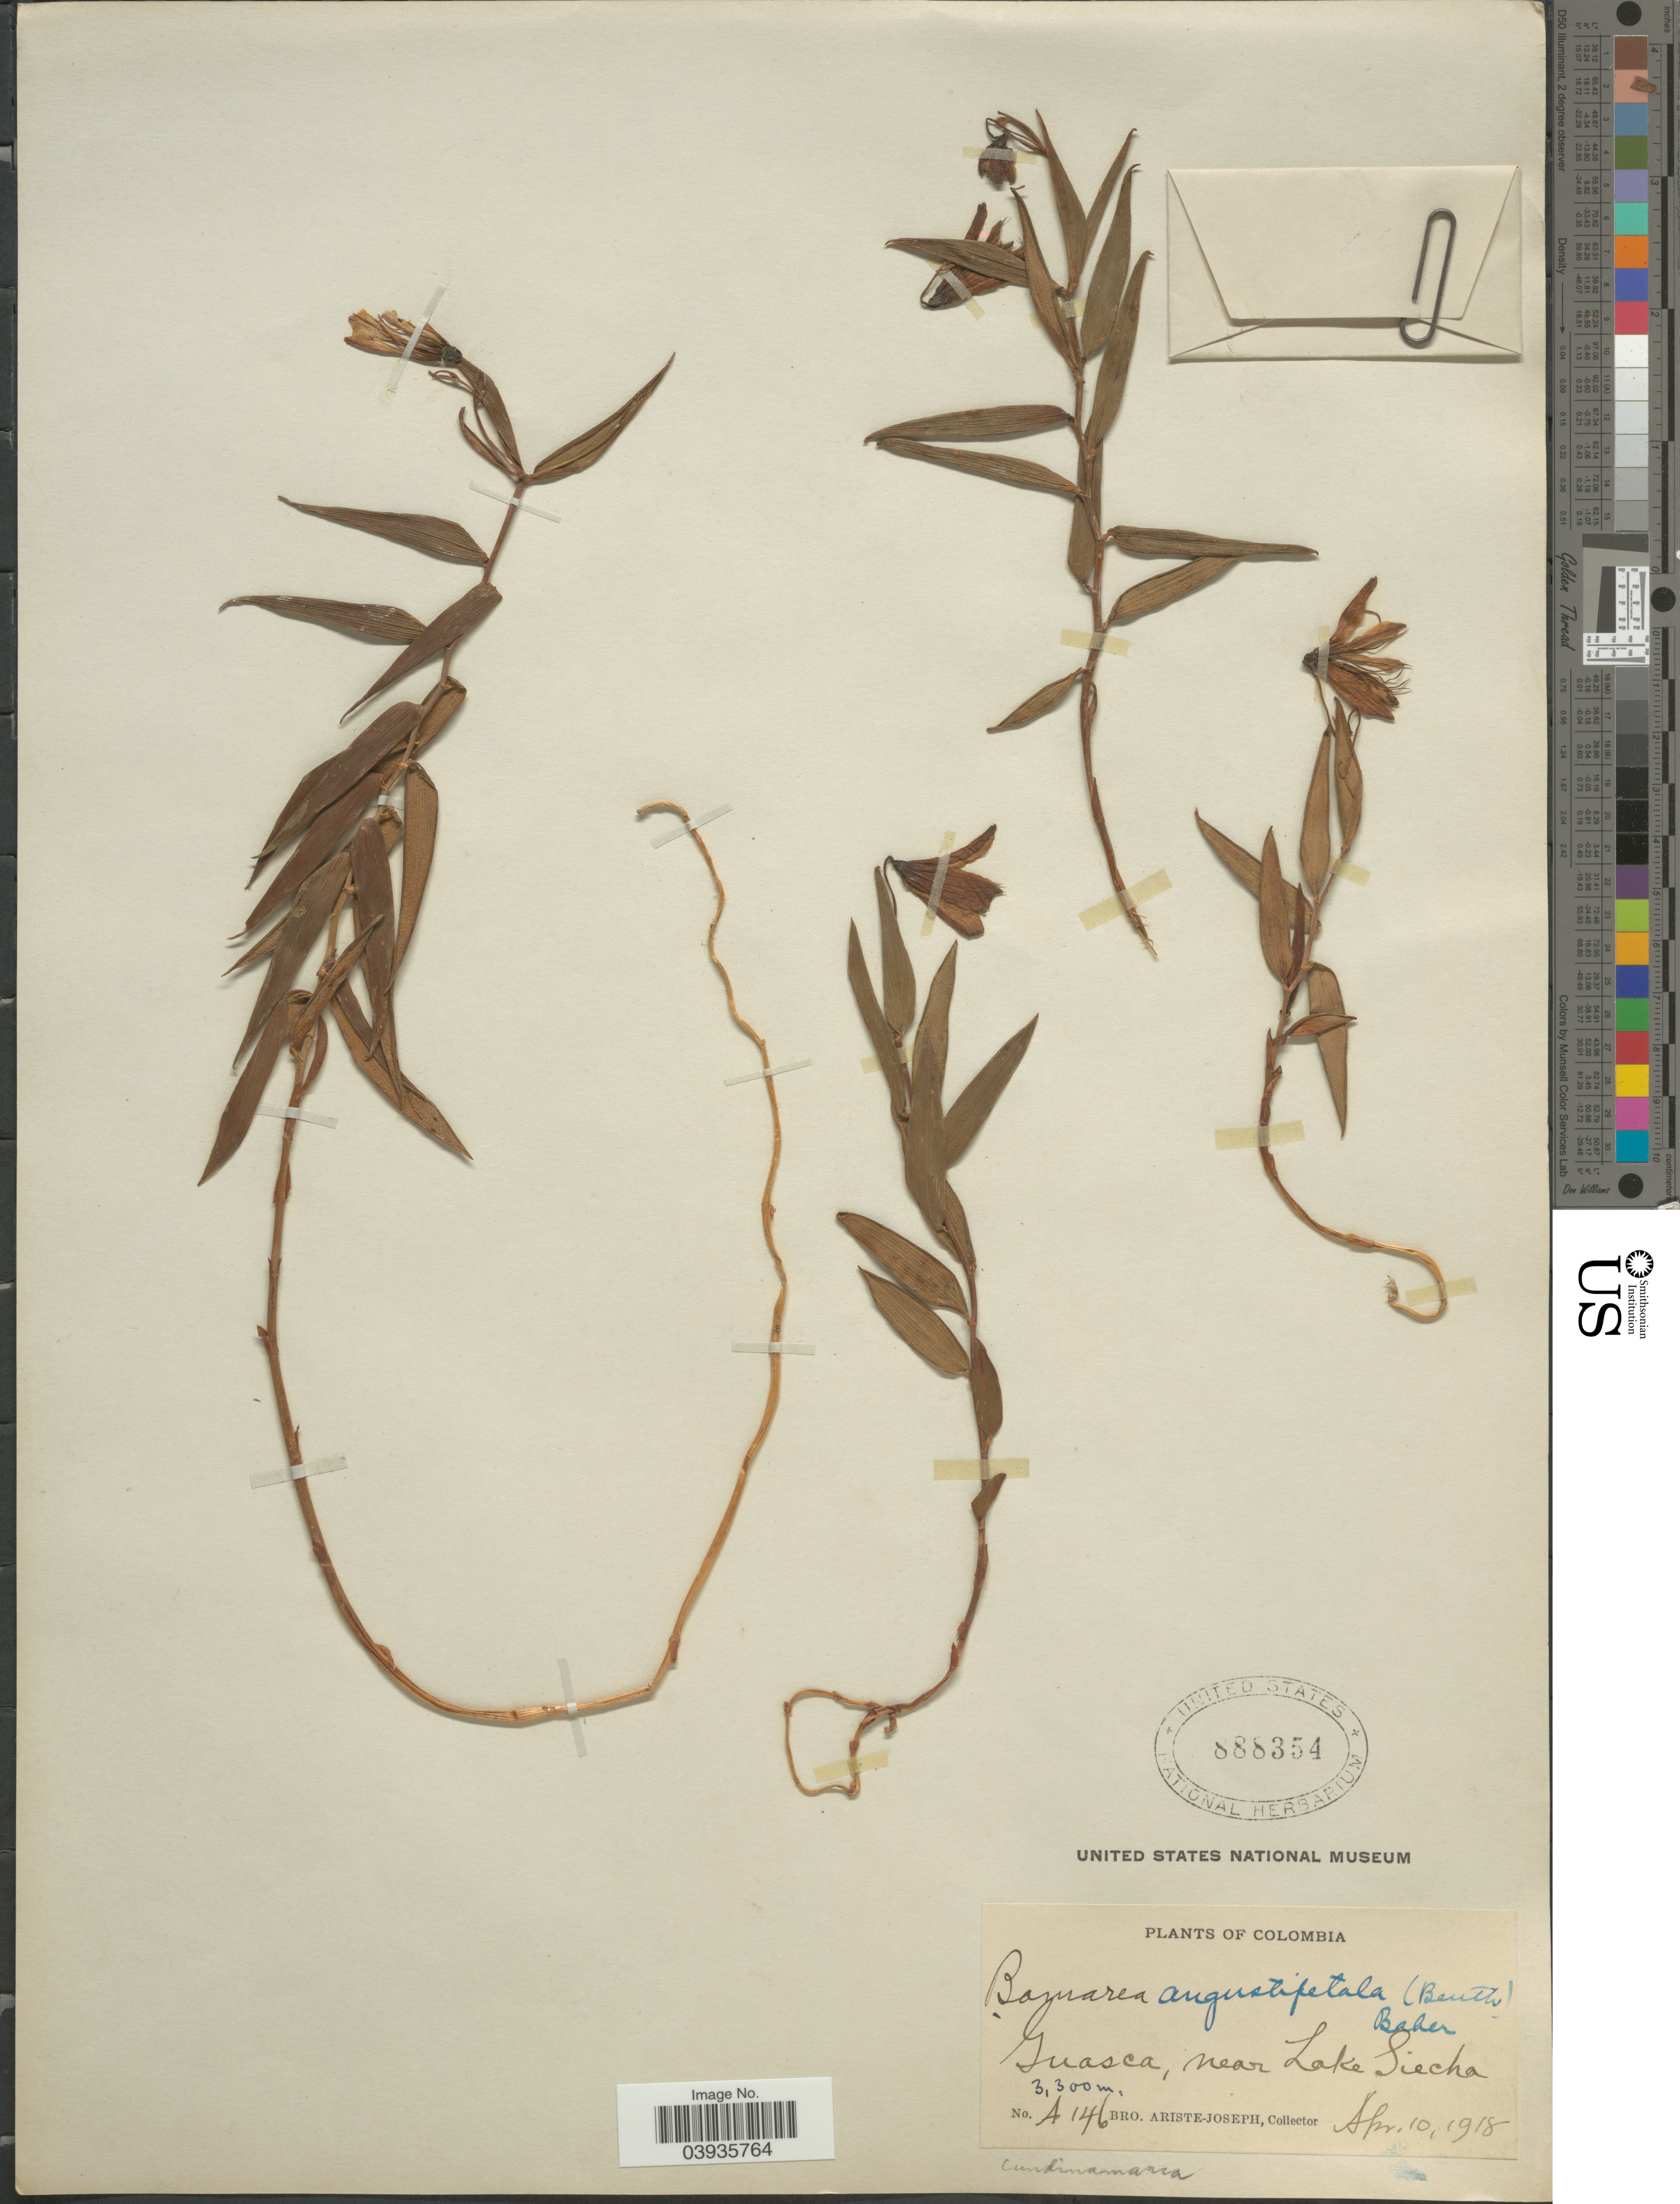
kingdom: Plantae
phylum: Tracheophyta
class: Liliopsida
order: Liliales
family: Alstroemeriaceae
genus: Bomarea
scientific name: Bomarea angustipetala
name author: Baker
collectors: Bro. Ariste-Joseph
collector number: A146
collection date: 1918-04-10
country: Colombia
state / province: Cundinamarca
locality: Guasca, near Lake Siecha.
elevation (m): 3300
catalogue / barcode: US 888354